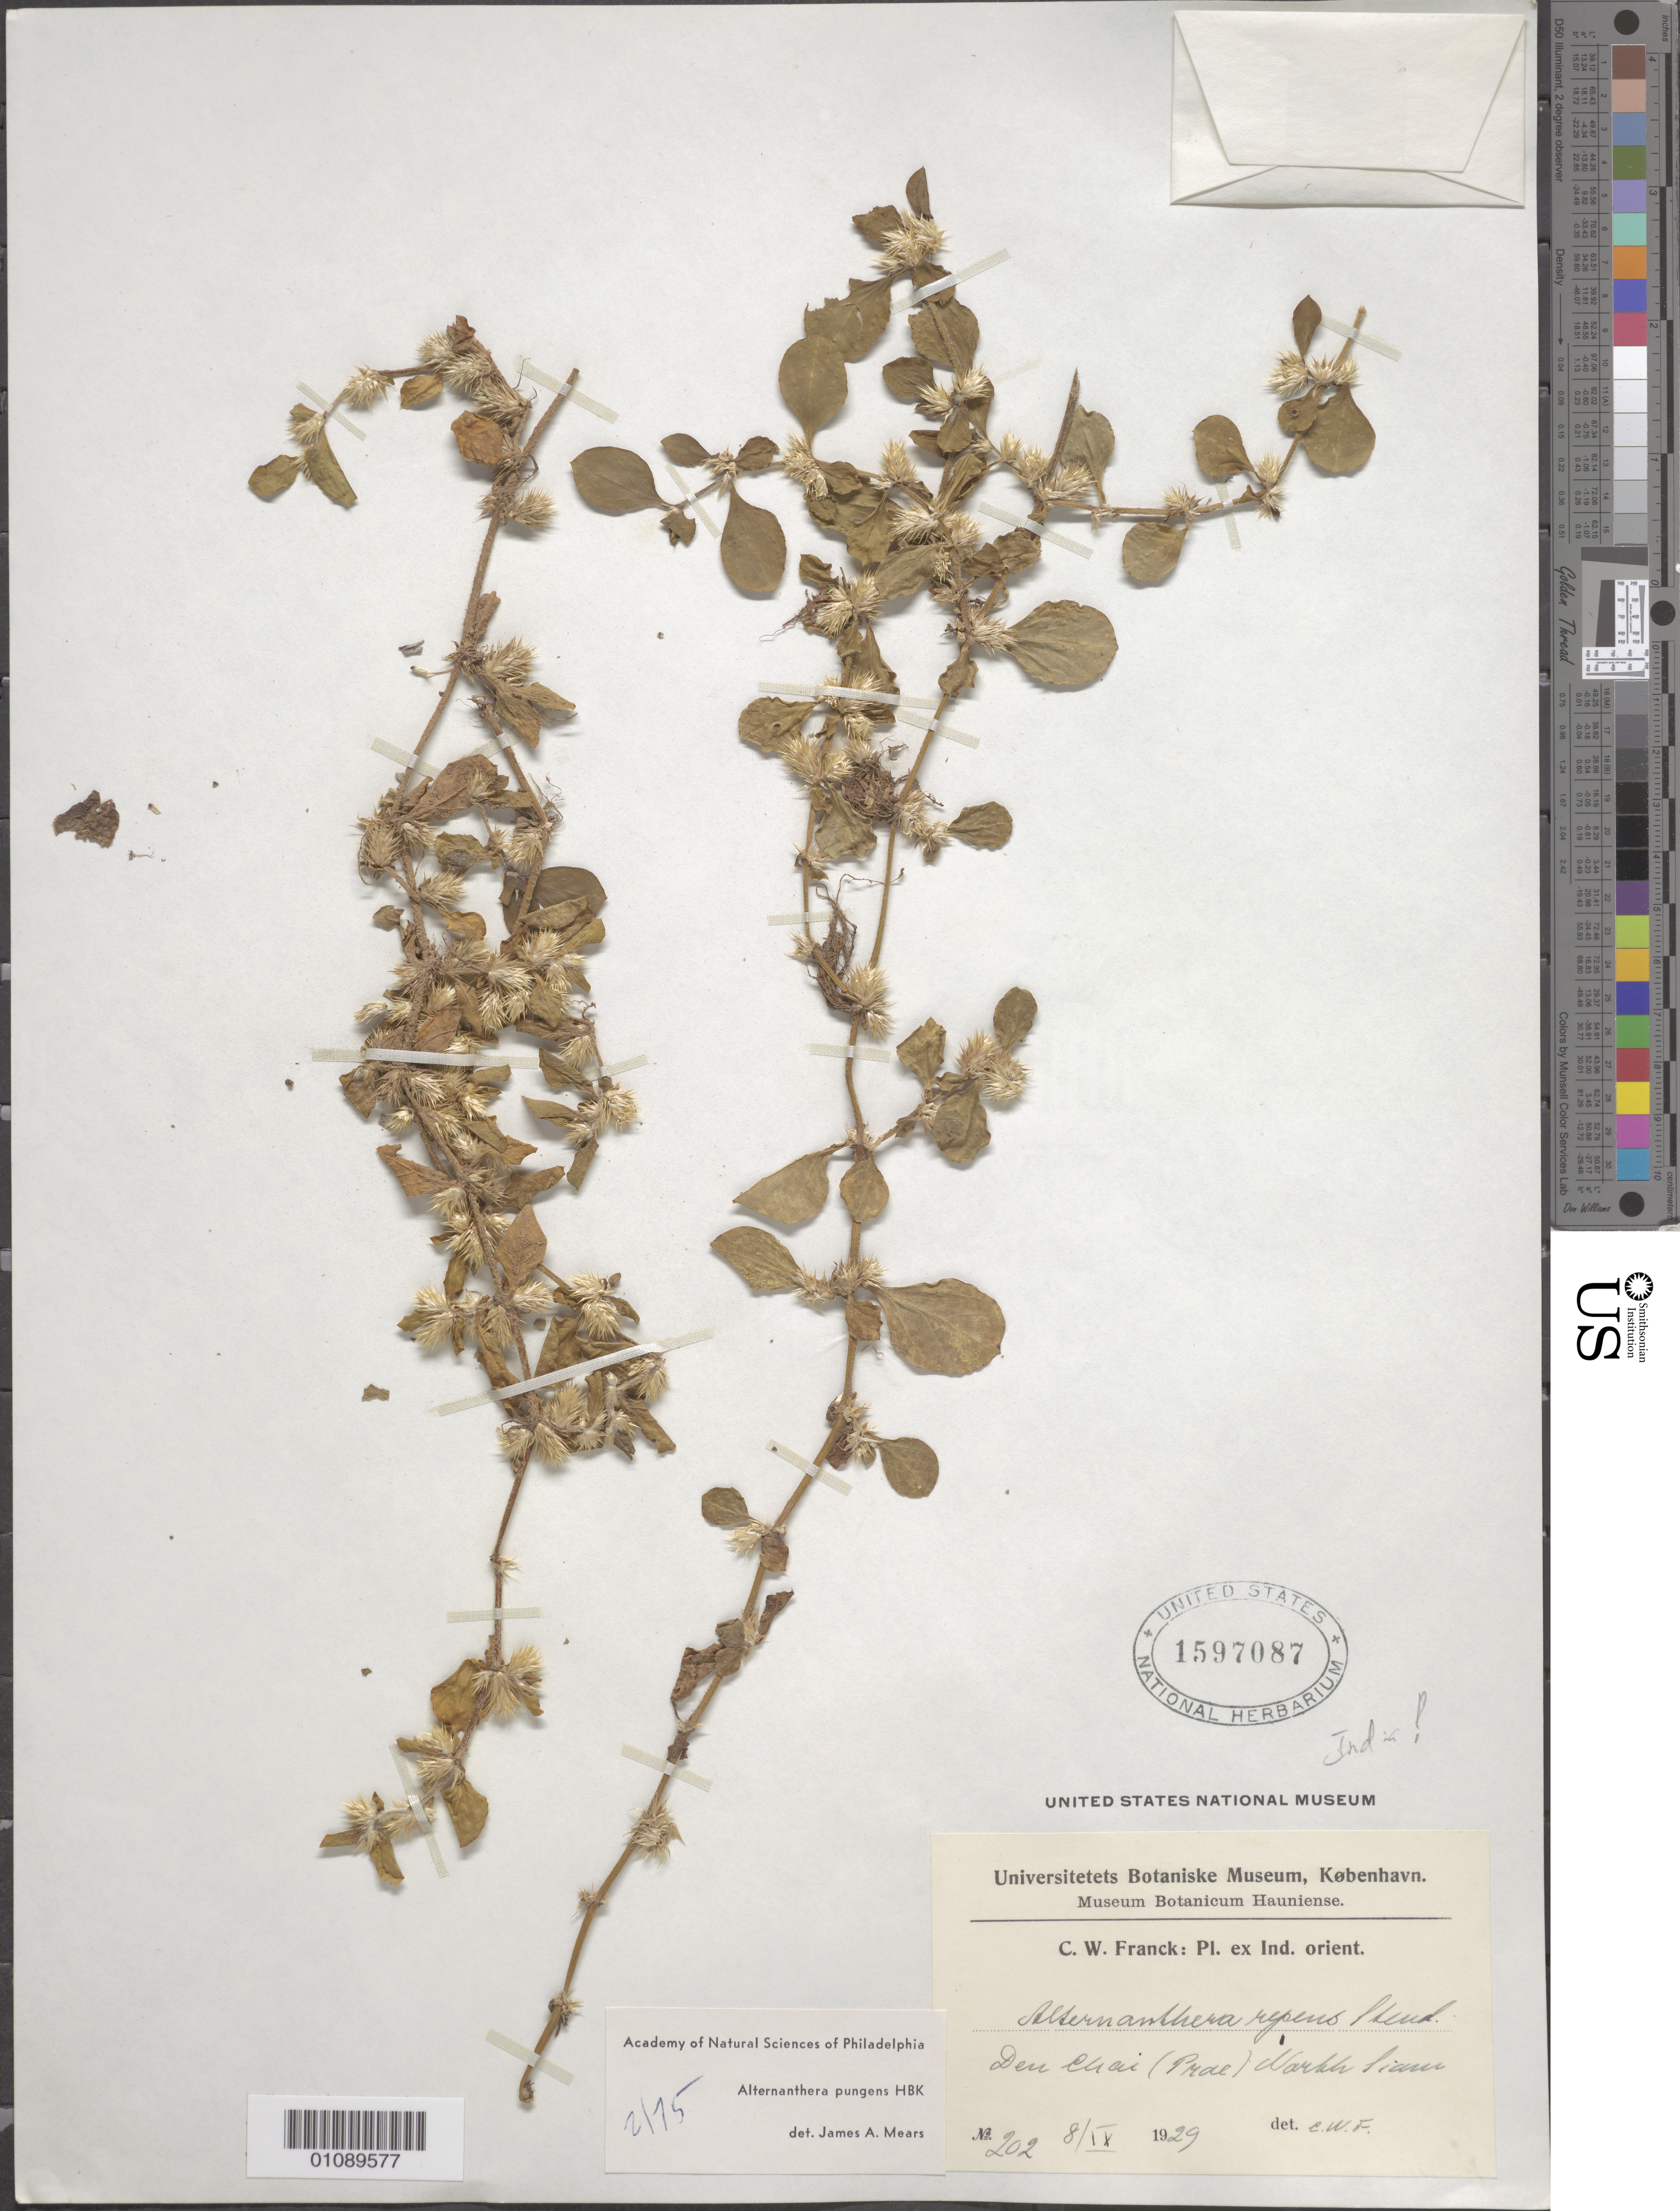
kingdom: Plantae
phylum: Tracheophyta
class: Magnoliopsida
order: Caryophyllales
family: Amaranthaceae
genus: Alternanthera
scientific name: Alternanthera pungens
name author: Kunth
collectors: C. Franck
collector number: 202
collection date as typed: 08 Sep 1929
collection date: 1929-09-08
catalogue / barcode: US 1597087